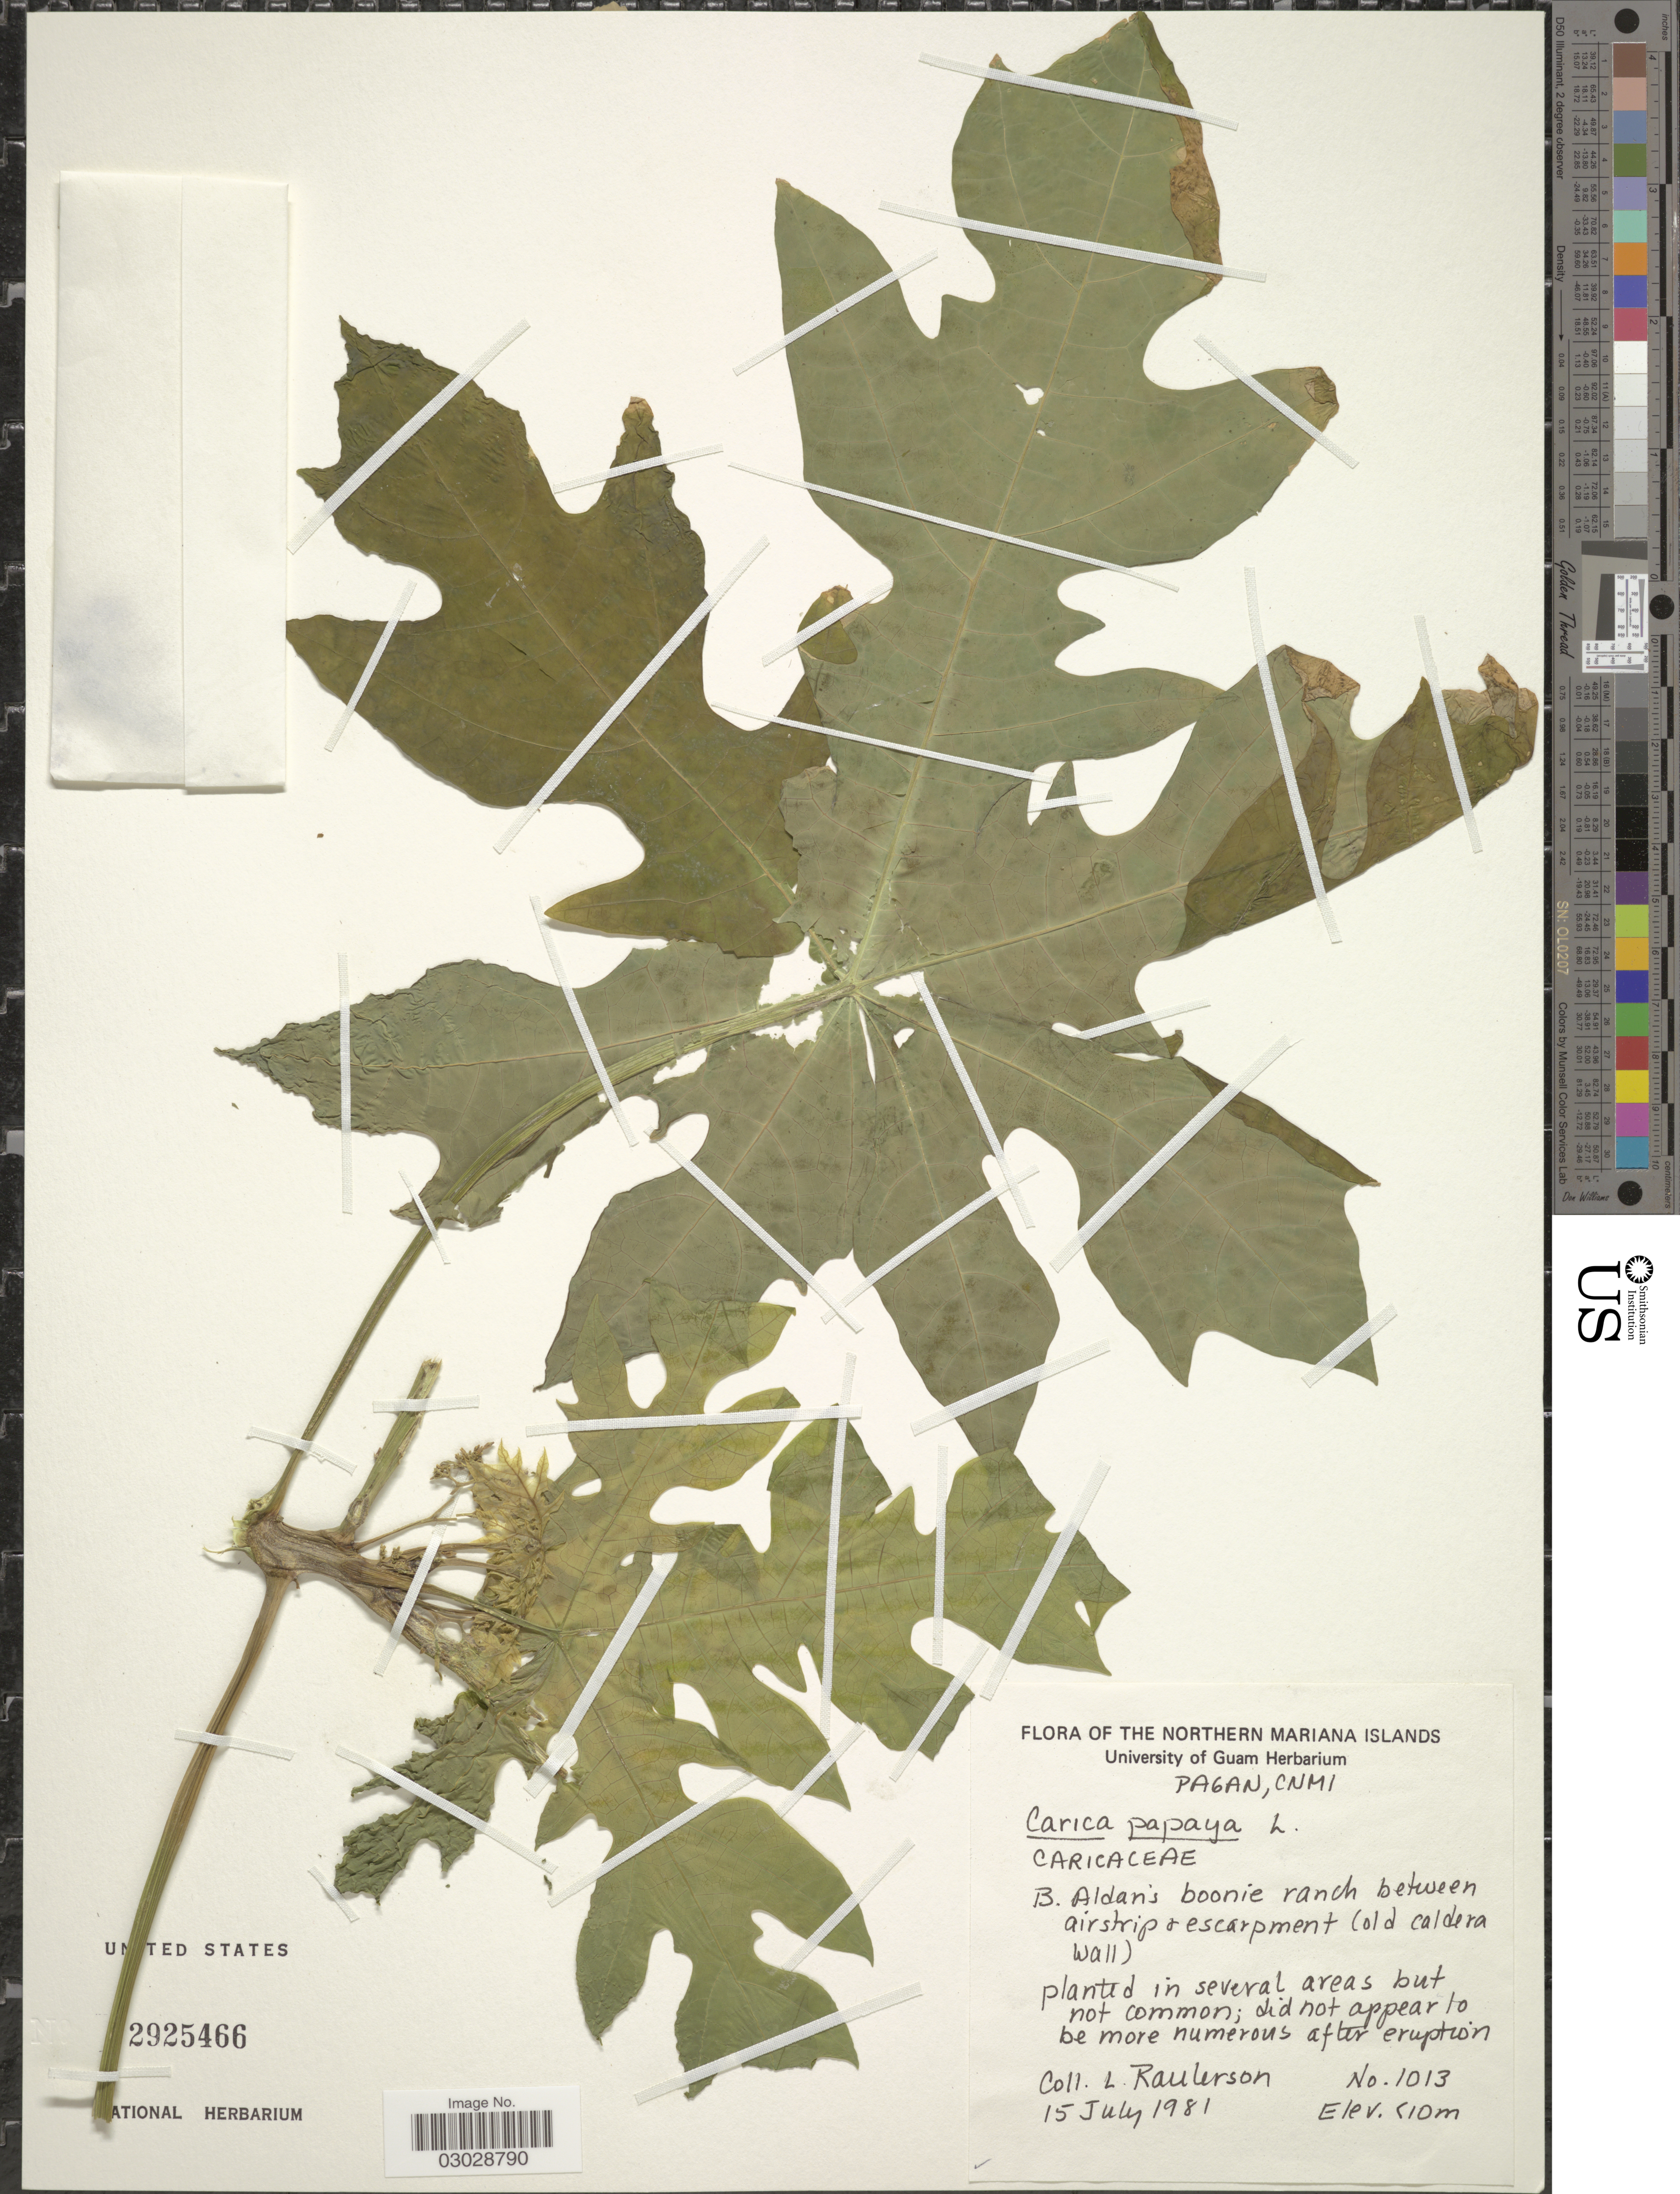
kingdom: Plantae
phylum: Tracheophyta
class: Magnoliopsida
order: Brassicales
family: Caricaceae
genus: Carica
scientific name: Carica papaya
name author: L.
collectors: L. Raulerson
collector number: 1013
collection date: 1981-07-15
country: Northern Mariana Islands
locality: The Northern Mariana Islands. Pagan, CNMI. B. Aldan's boonie ranch between aistrip & escarpment (old caldera wall).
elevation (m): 10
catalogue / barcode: US 2925466